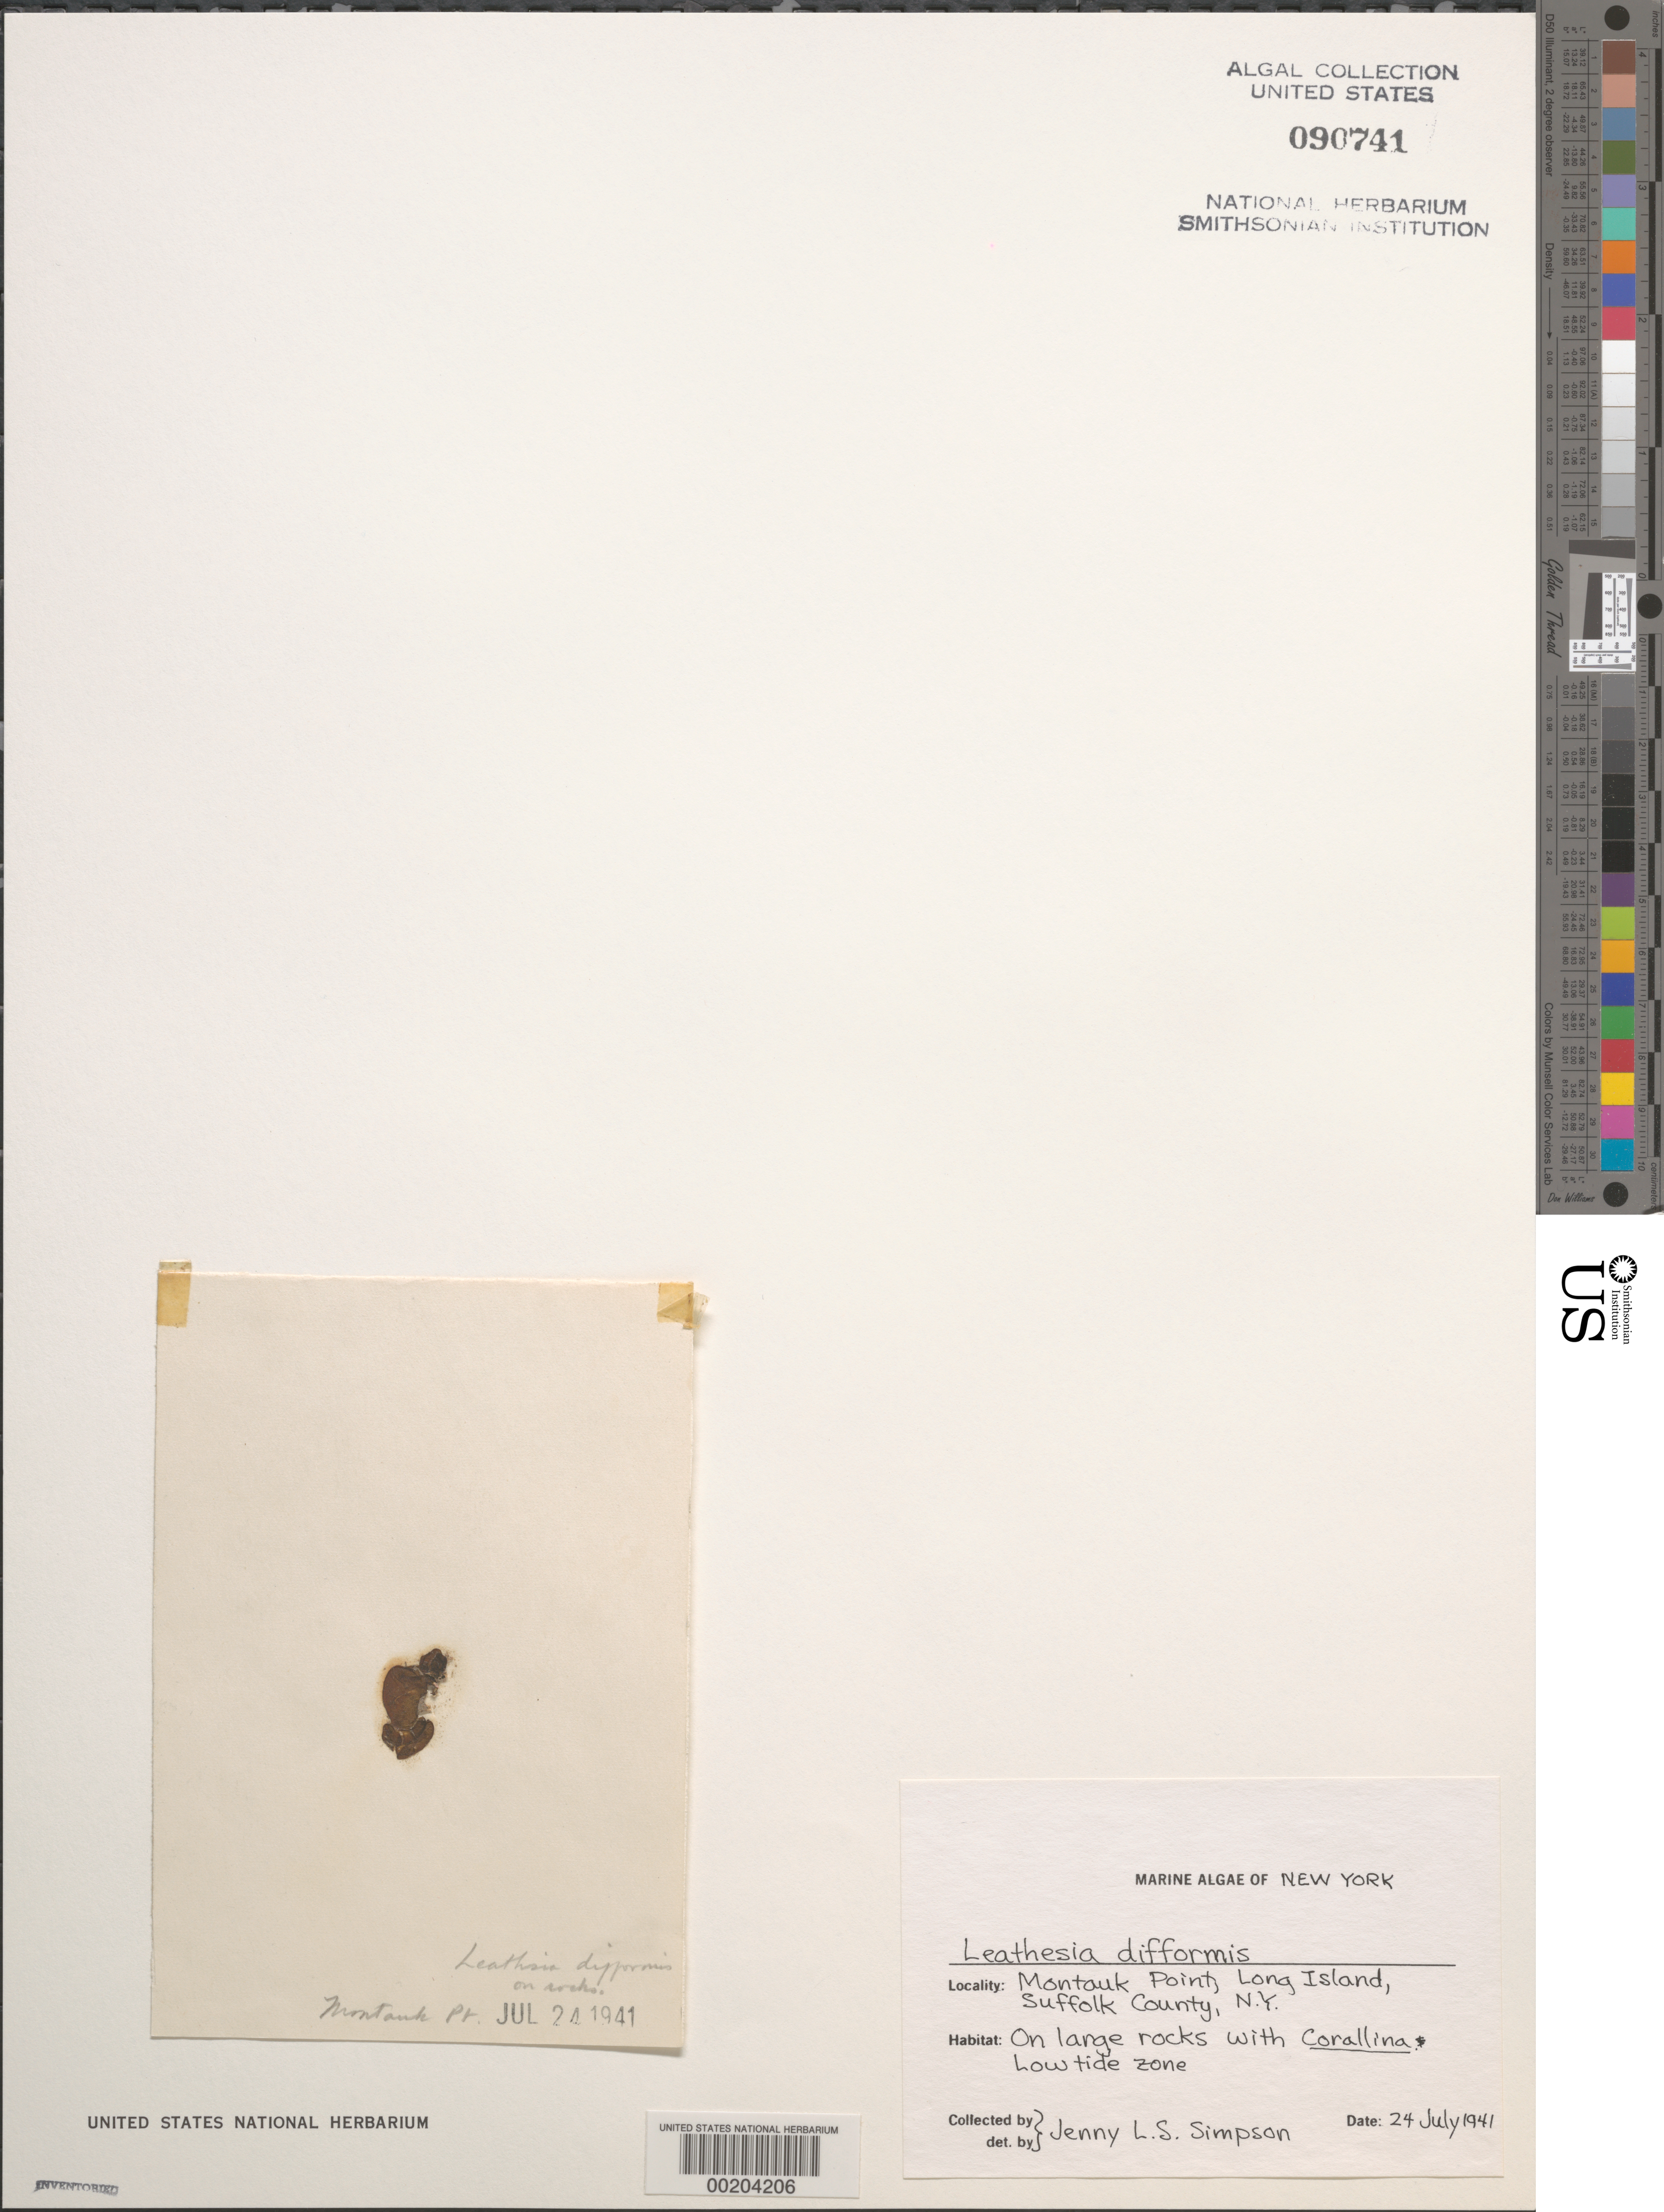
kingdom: Chromista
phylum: Ochrophyta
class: Phaeophyceae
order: Ectocarpales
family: Chordariaceae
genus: Leathesia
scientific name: Leathesia difformis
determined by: Simpson, J. L. S.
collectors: J. Simpson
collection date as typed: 24 Jul 1941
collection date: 1941-07-24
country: United States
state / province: New York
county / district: Suffolk County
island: Long Island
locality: Montauk Point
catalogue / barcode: US 90741